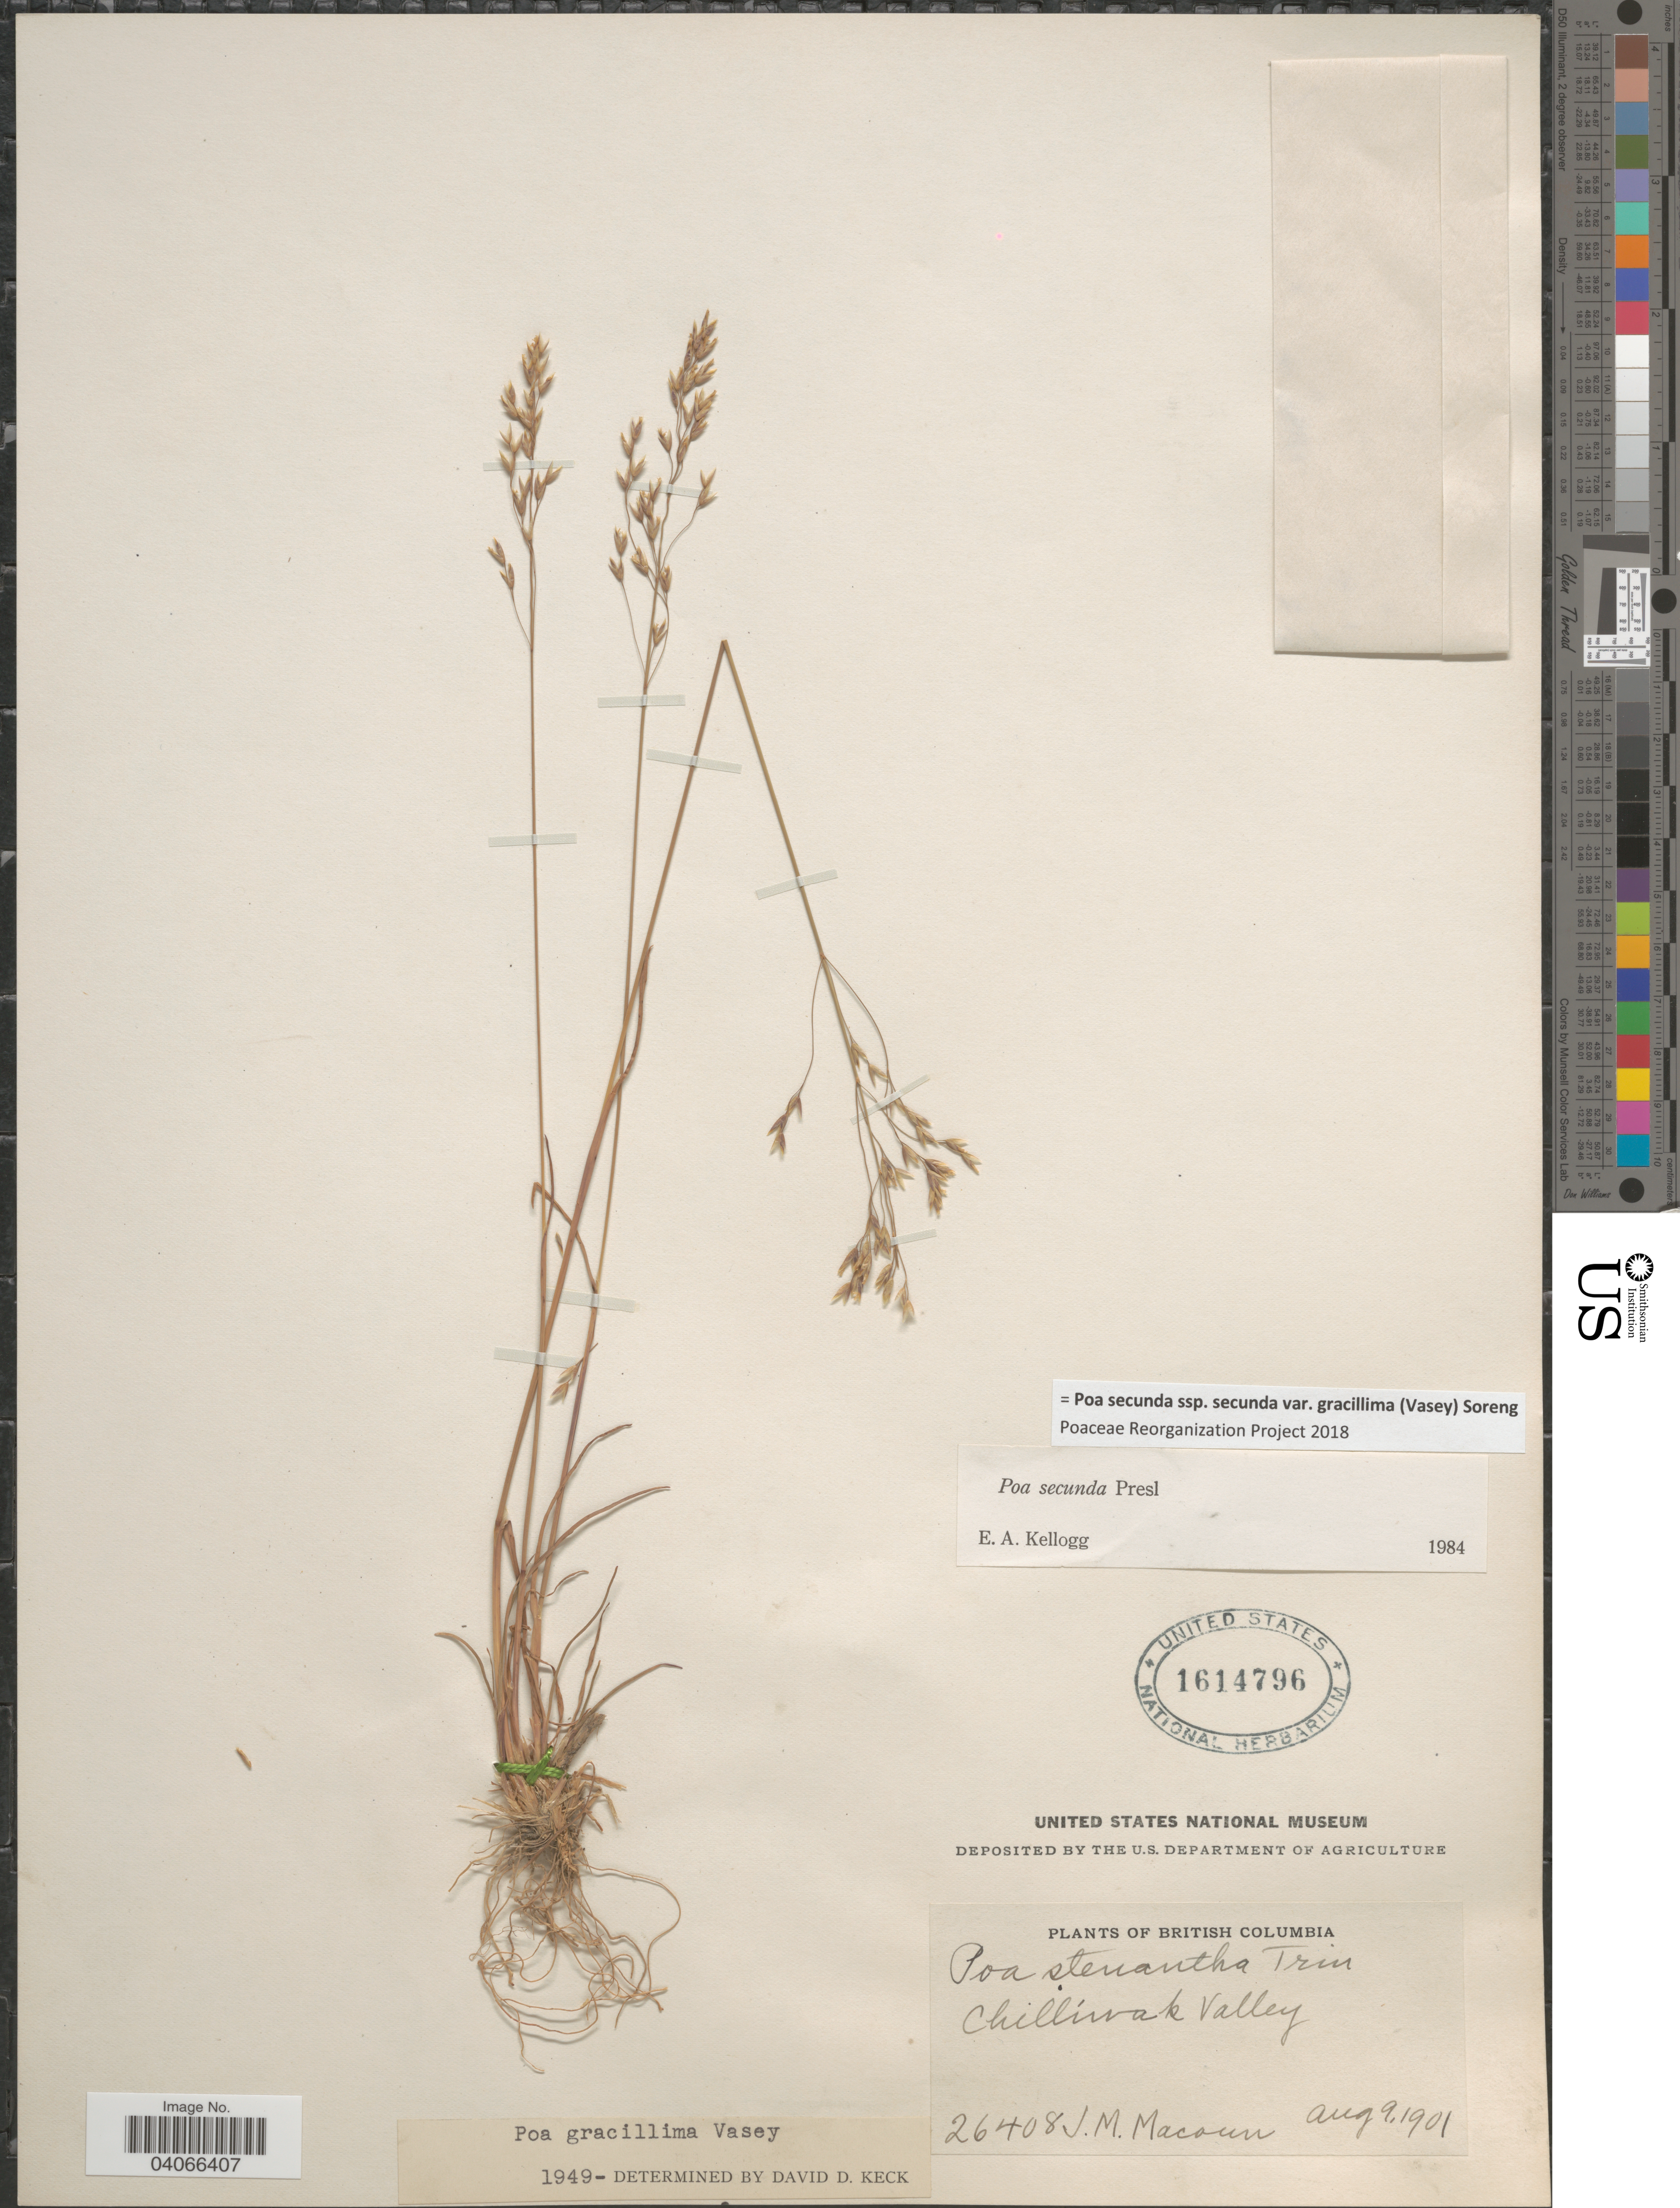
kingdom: Plantae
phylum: Tracheophyta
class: Liliopsida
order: Poales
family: Poaceae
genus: Poa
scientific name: Poa secunda subsp. secunda var. gracillima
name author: (Vasey) Soreng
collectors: J. M. Macoun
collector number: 2640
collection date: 1901-08-09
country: Canada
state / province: British Columbia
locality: Chilliwak Valley.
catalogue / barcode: US 1614796